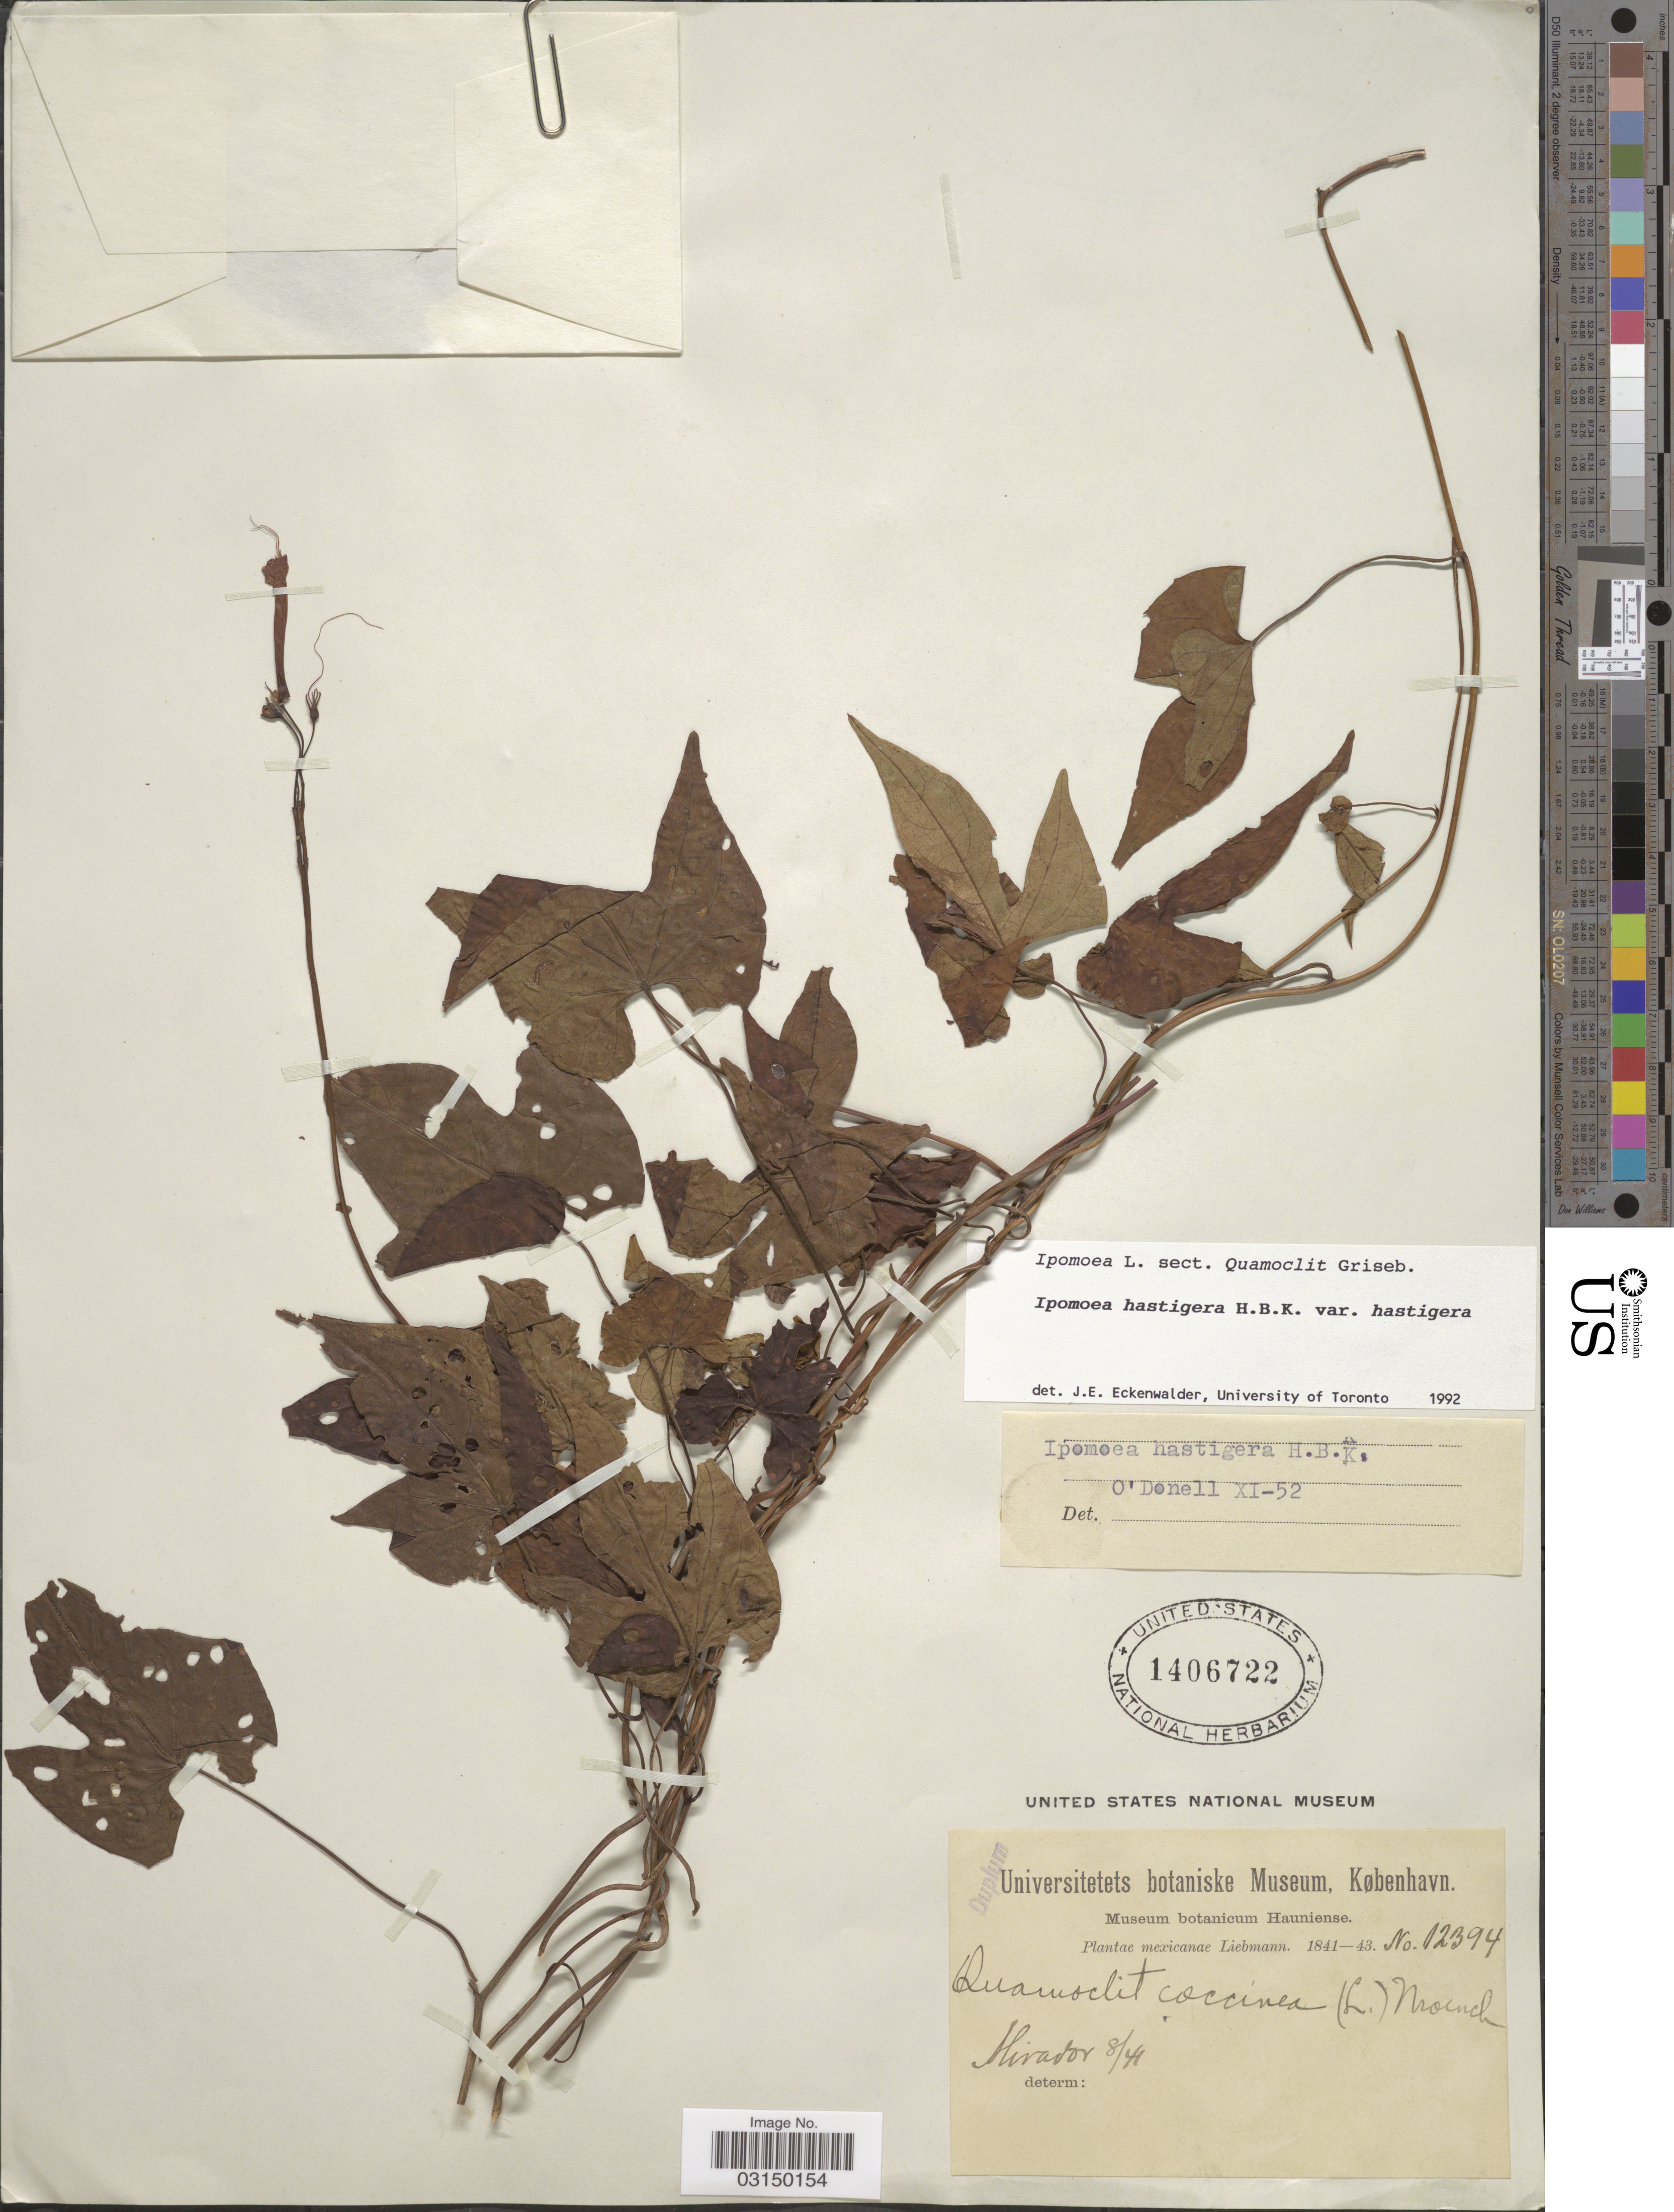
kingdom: Plantae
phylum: Tracheophyta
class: Magnoliopsida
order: Solanales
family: Convolvulaceae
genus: Ipomoea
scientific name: Ipomoea hastigera var. hastigera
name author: Kunth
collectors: Liebmann, --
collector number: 12394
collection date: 1841-08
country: Mexico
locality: Mirador.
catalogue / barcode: US 1406722